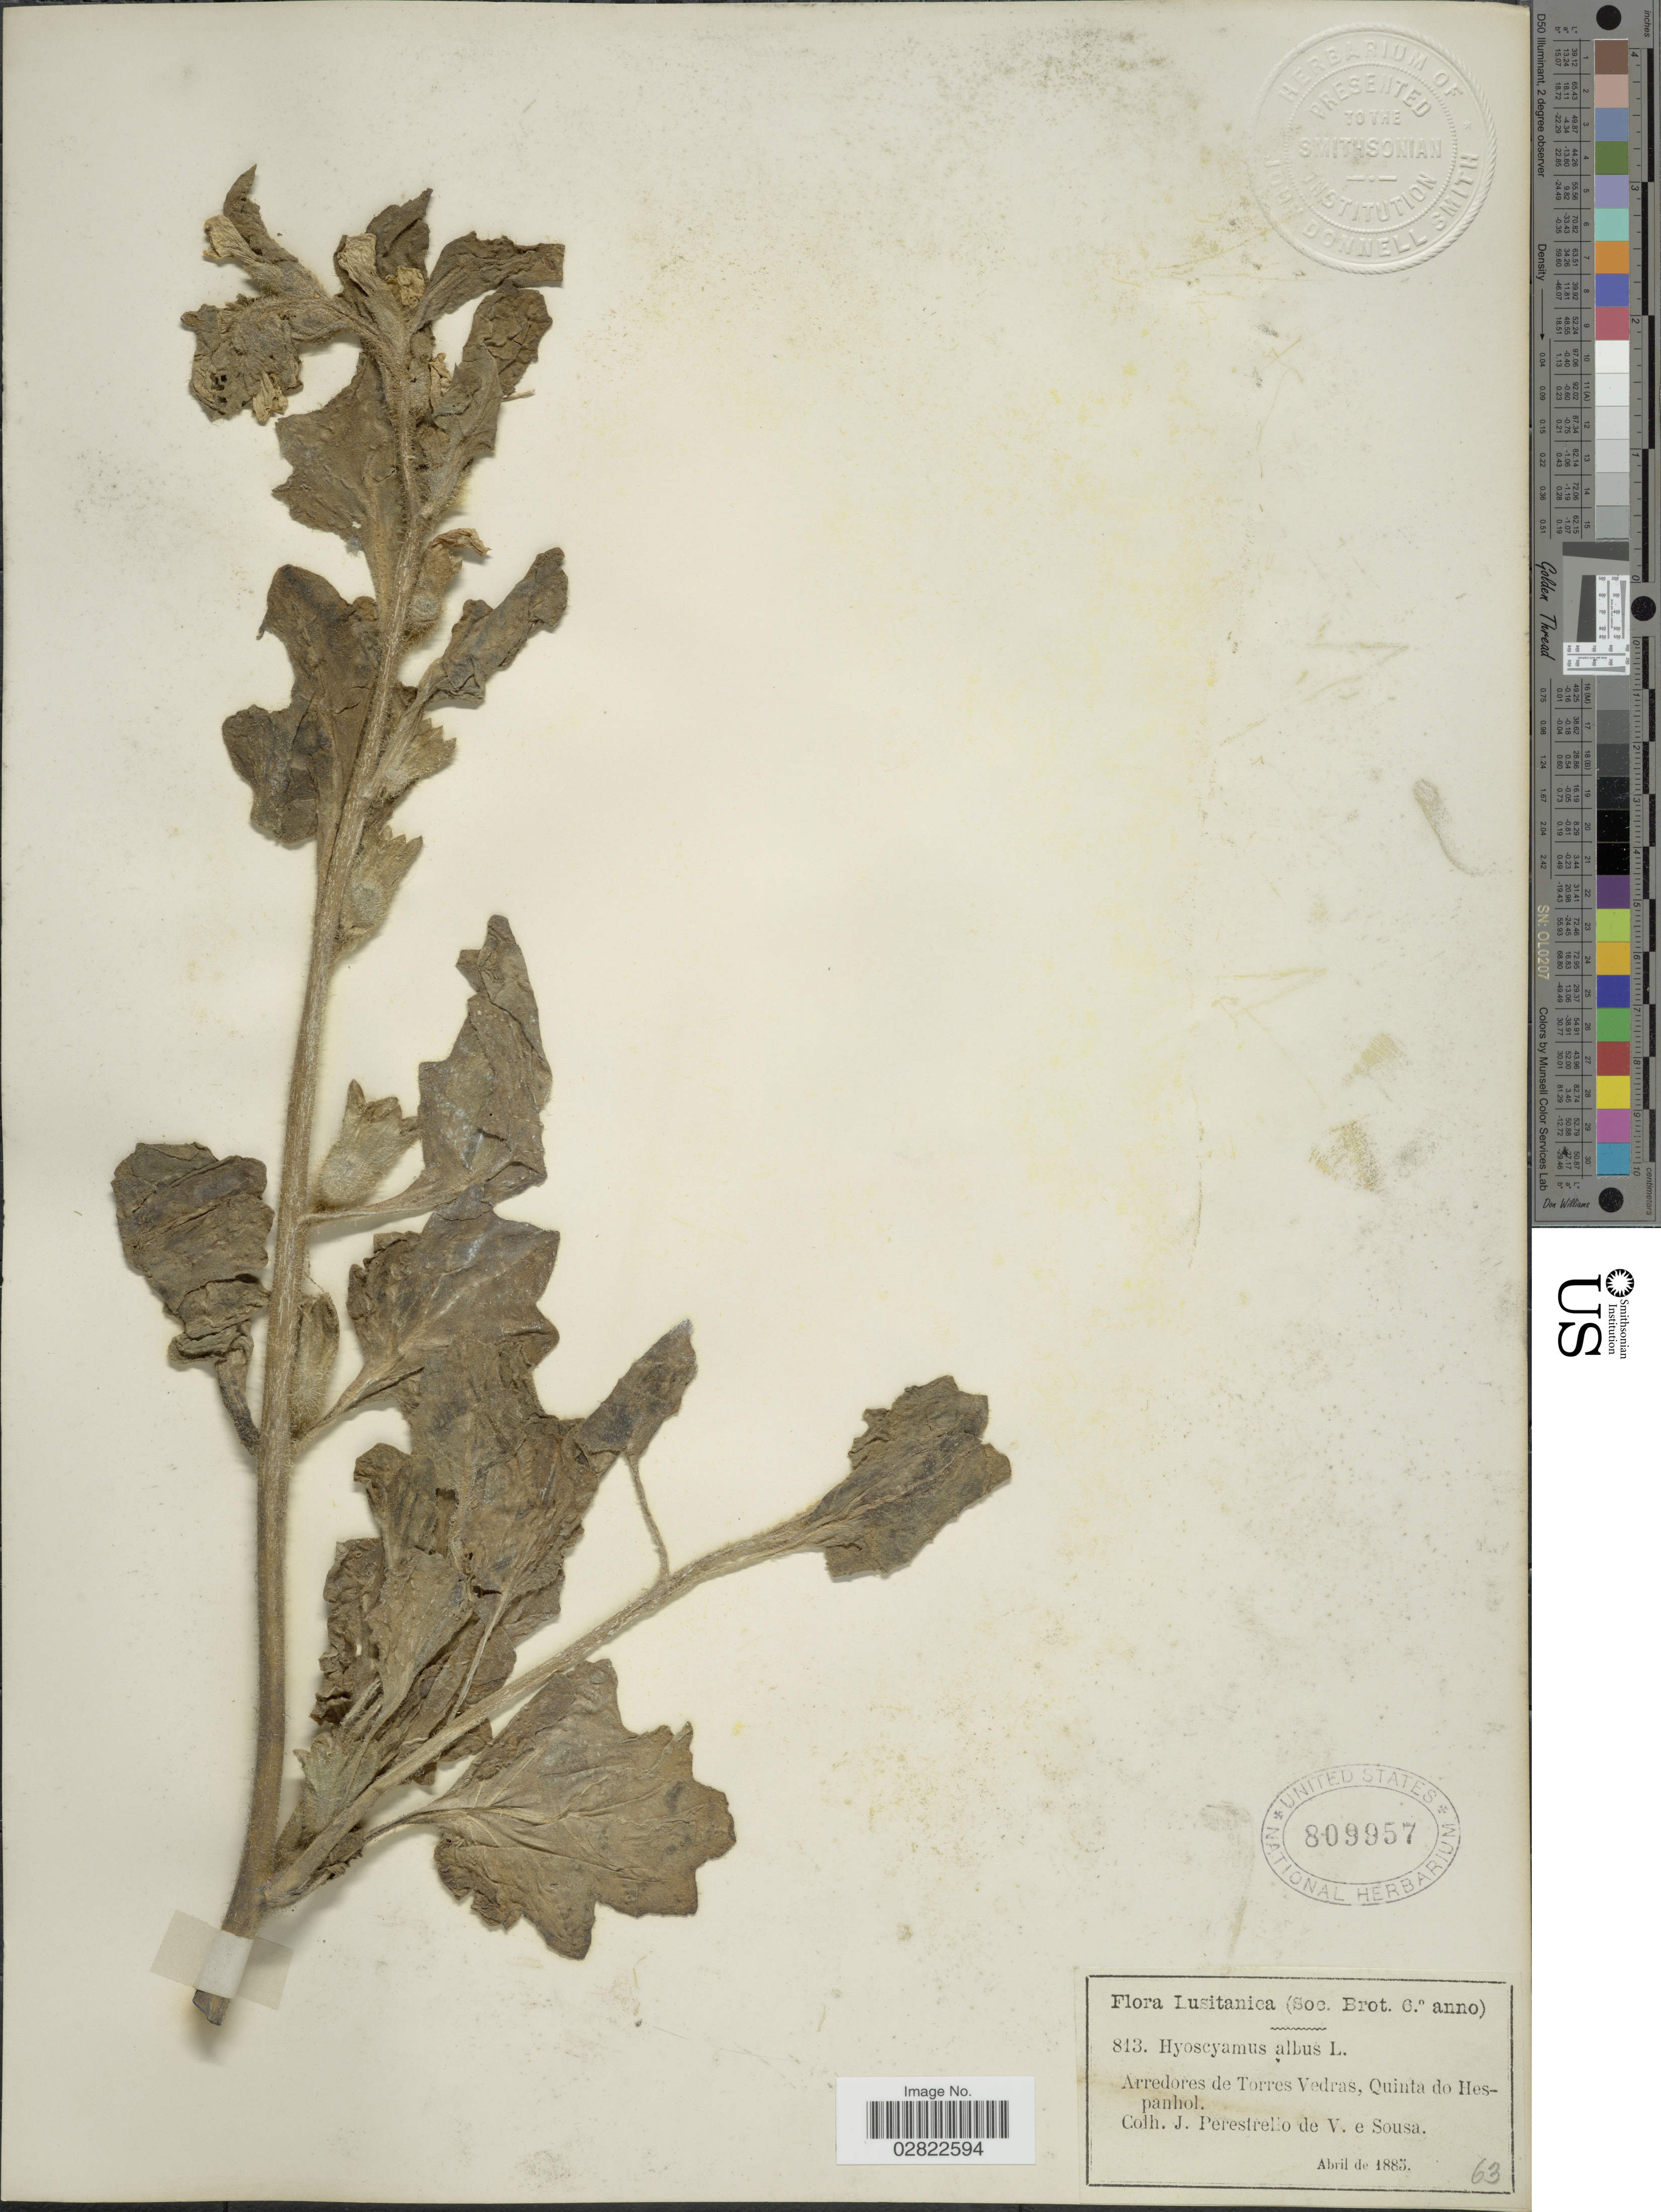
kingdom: Plantae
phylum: Tracheophyta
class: Magnoliopsida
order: Solanales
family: Solanaceae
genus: Hyoscyamus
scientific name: Hyoscyamus albus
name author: L.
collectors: J. Perestrello de V. & -. Sousa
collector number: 813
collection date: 1885-04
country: Portugal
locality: Lusitanica, Arredores de Torres Vedras, Quinta do Hespanhol.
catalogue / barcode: US 809957